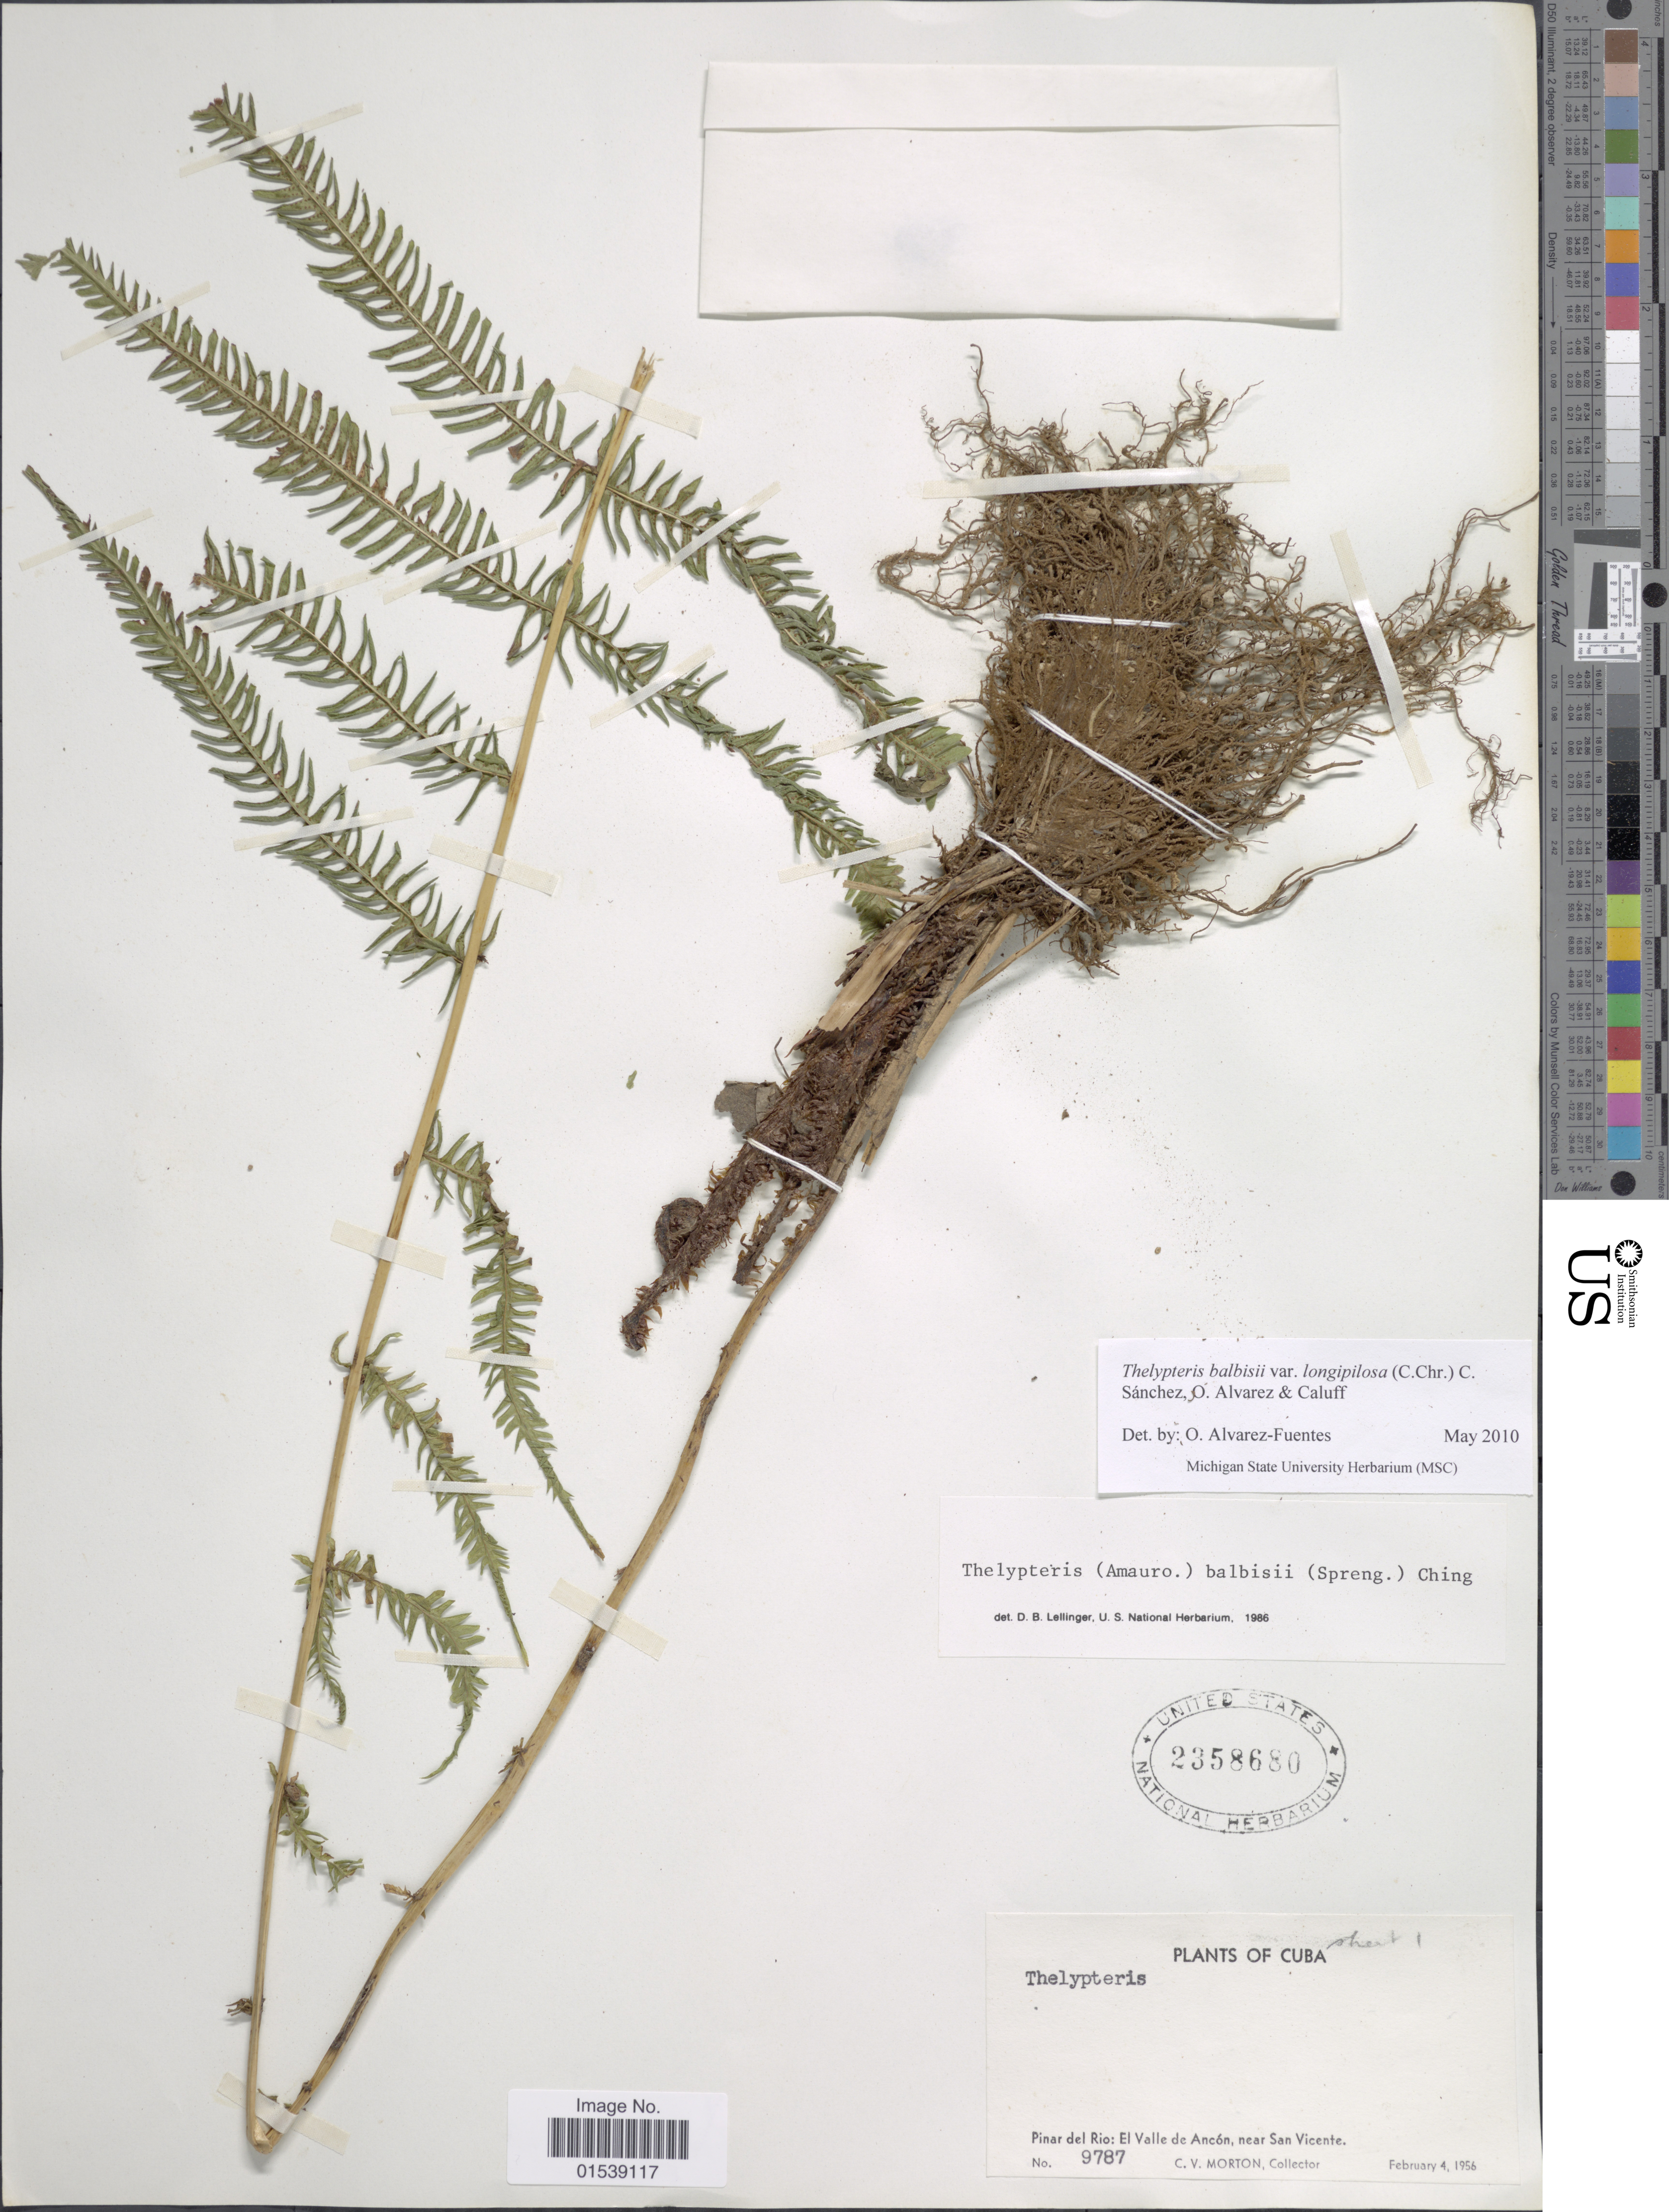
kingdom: Plantae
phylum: Tracheophyta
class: Polypodiopsida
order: Polypodiales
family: Thelypteridaceae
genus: Amauropelta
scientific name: Amauropelta balbisii (Spreng.) comb. nov., ined. 2015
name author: (Spreng.)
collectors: C. V. Morton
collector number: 9787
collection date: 1956-02-04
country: Cuba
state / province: Pinar del Río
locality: Pinar del Rio: El Valle de Ancon, near San Vicente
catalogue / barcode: US 2358680